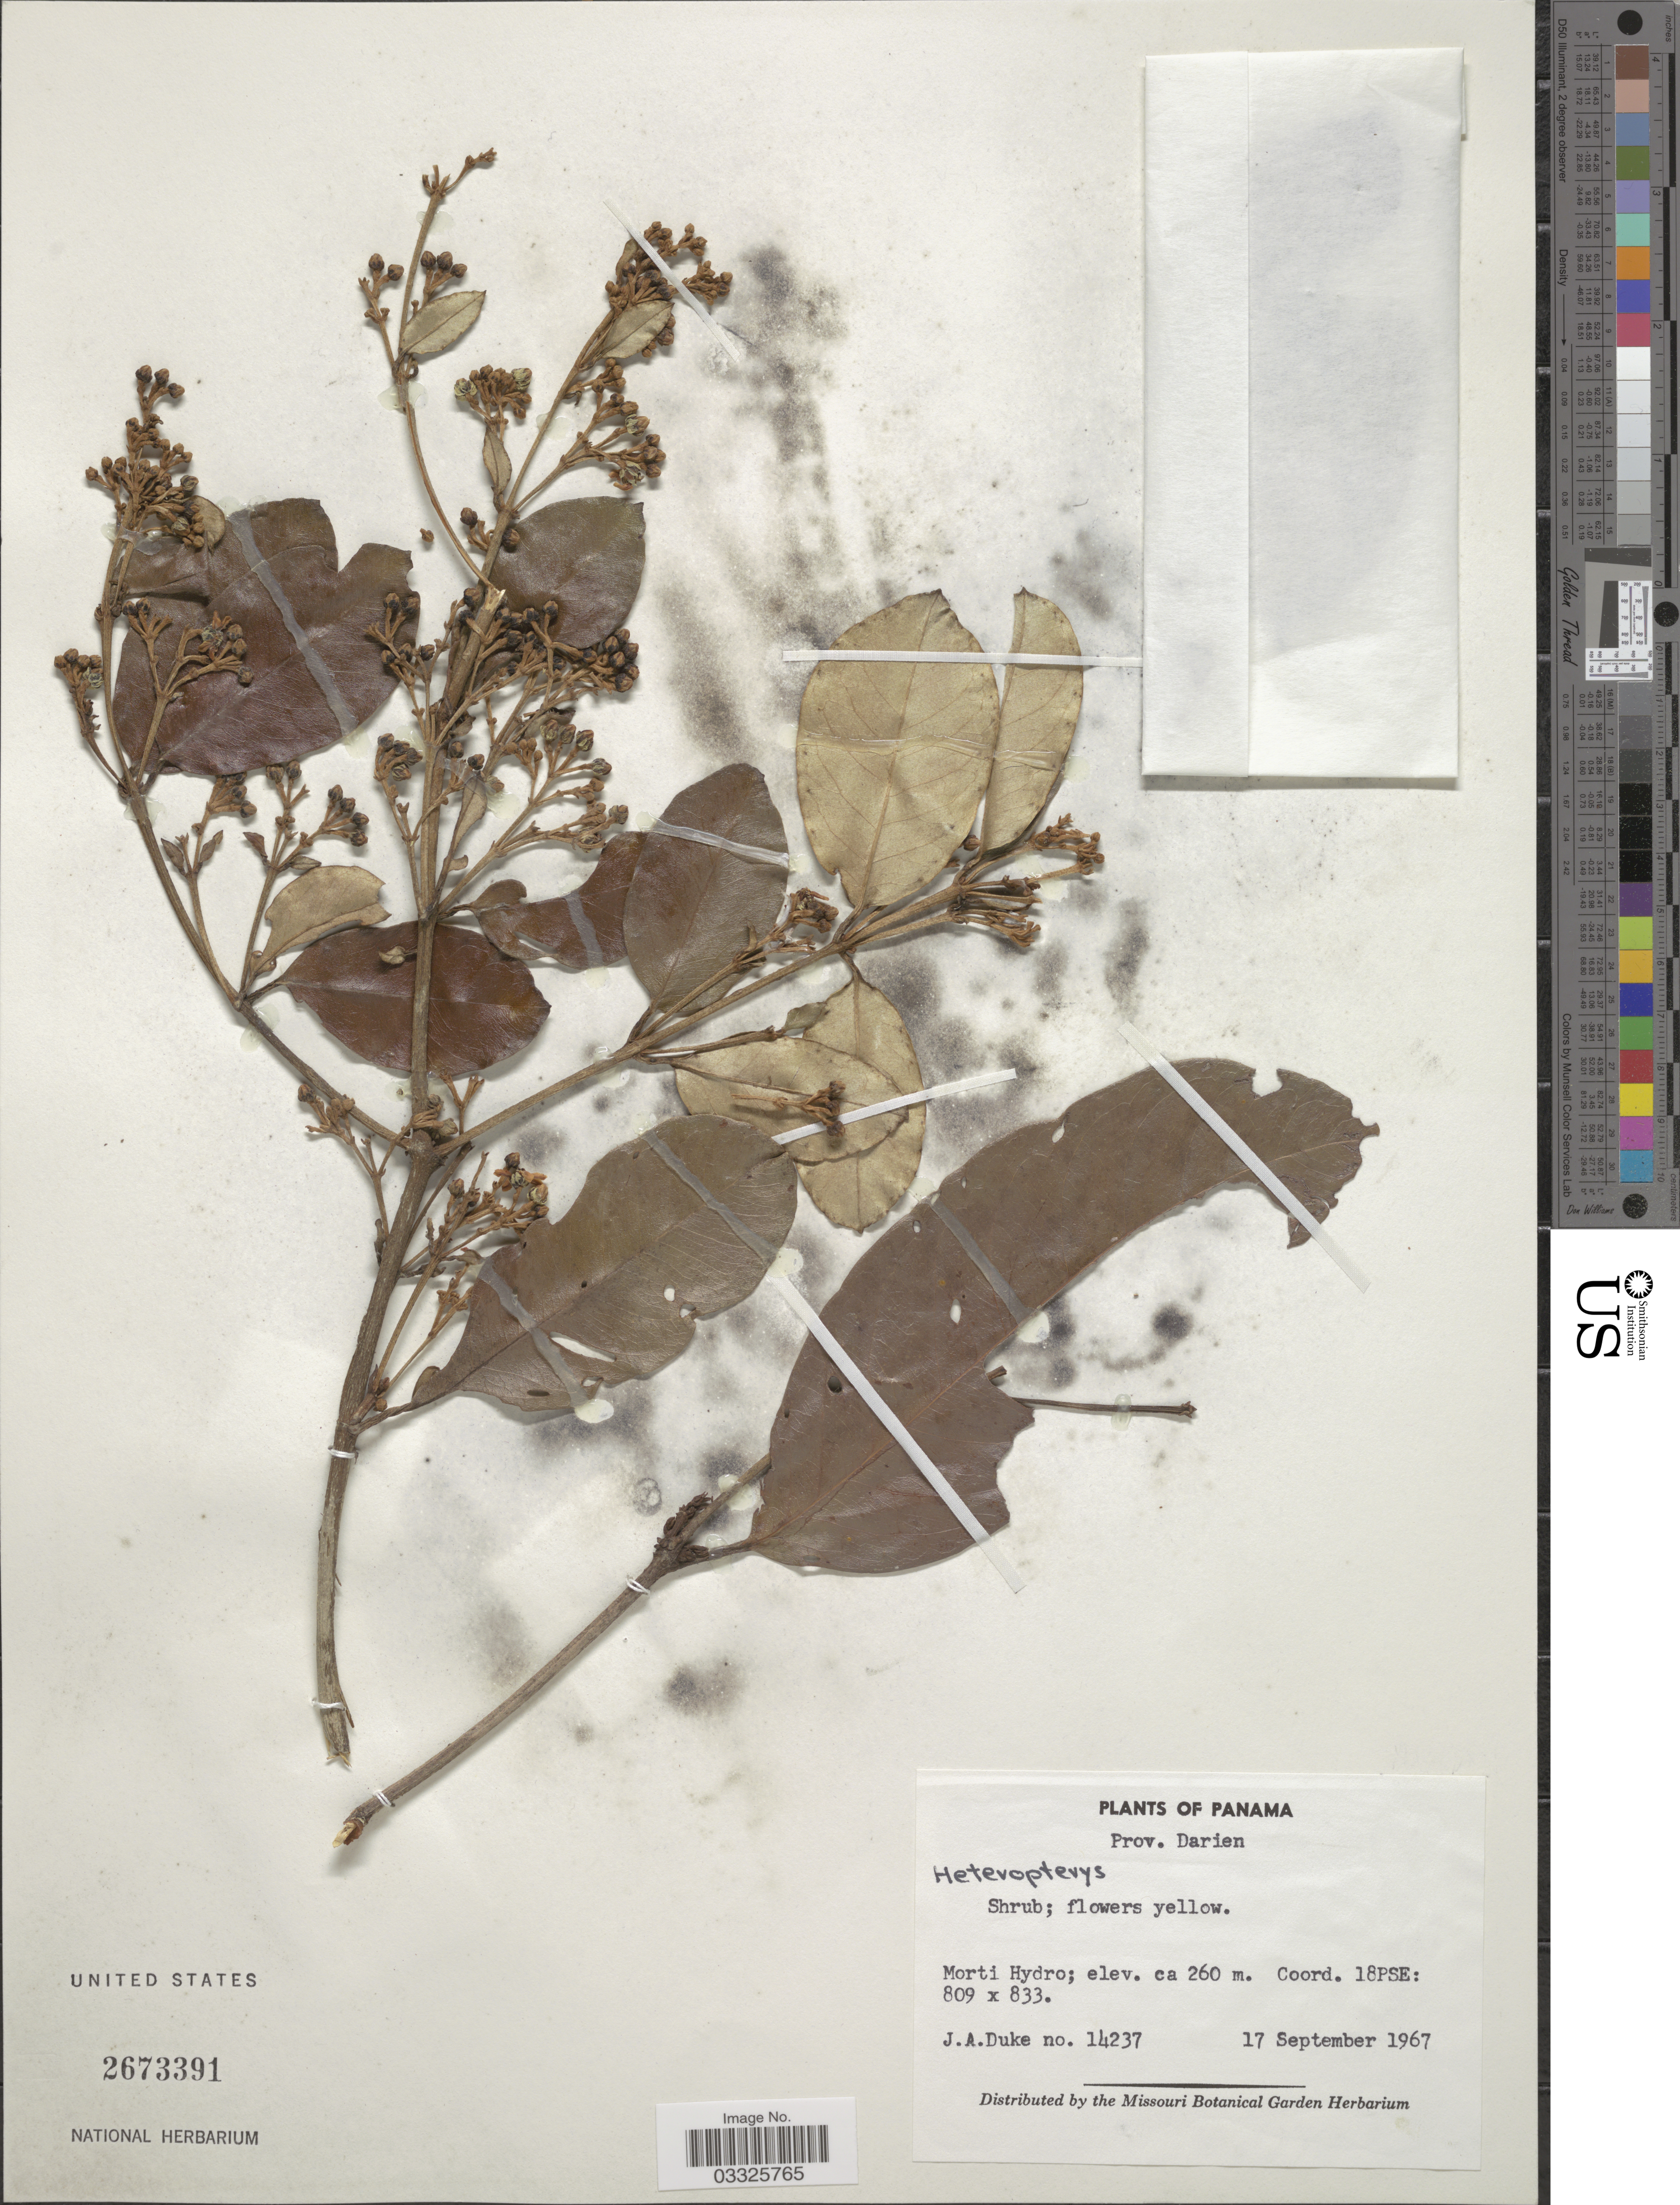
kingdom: Plantae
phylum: Tracheophyta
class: Magnoliopsida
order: Malpighiales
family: Malpighiaceae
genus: Heteropterys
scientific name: Heteropterys sp.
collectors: J. A. Duke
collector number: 14237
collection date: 1967-09-17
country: Panama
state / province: Darién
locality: Morti Hydro. Coord. 18PSE: 809 [Foreign script] 833.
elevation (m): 260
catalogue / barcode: US 2673391